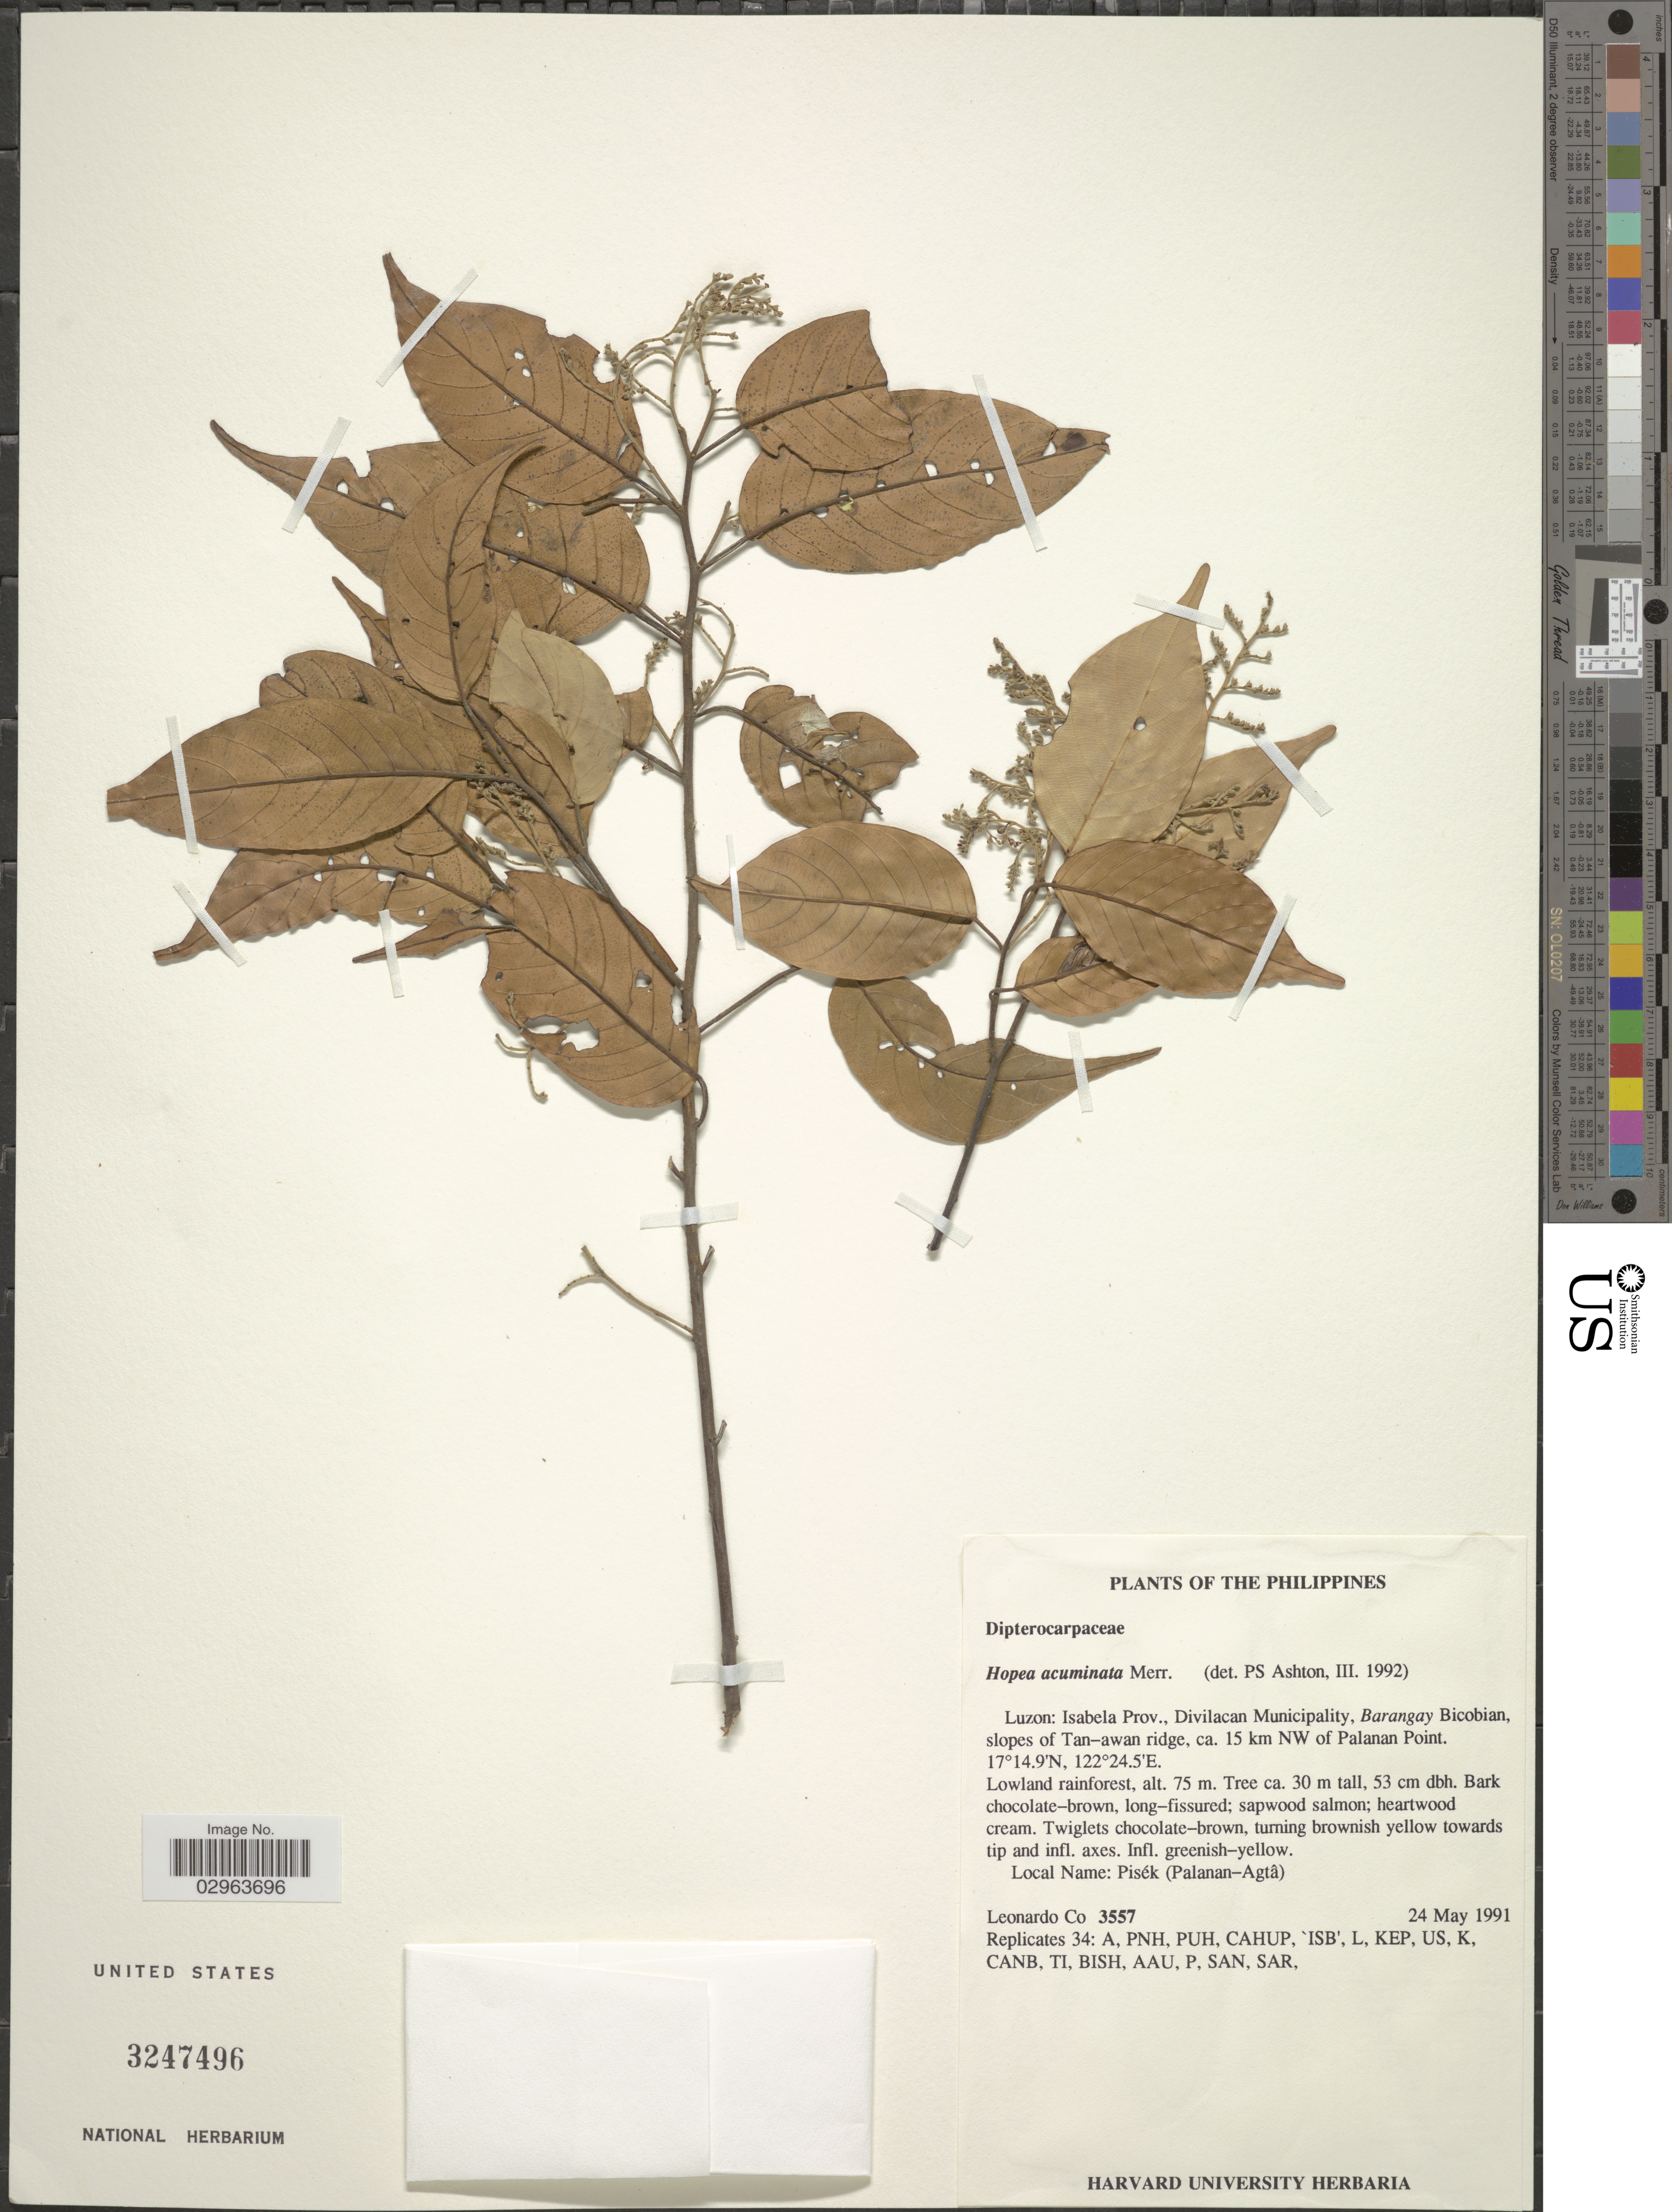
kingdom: Plantae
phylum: Tracheophyta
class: Magnoliopsida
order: Malvales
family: Dipterocarpaceae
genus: Hopea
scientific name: Hopea acuminata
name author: Merr.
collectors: L. Co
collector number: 3557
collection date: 1991-05-24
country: Philippines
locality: Luzon: Isabela Prov., Divilacan Municipality, Barangay Bicobian, slopes of Tan-awan ridge, ca. 15 km NW of Palanan Point.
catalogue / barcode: US 3247496